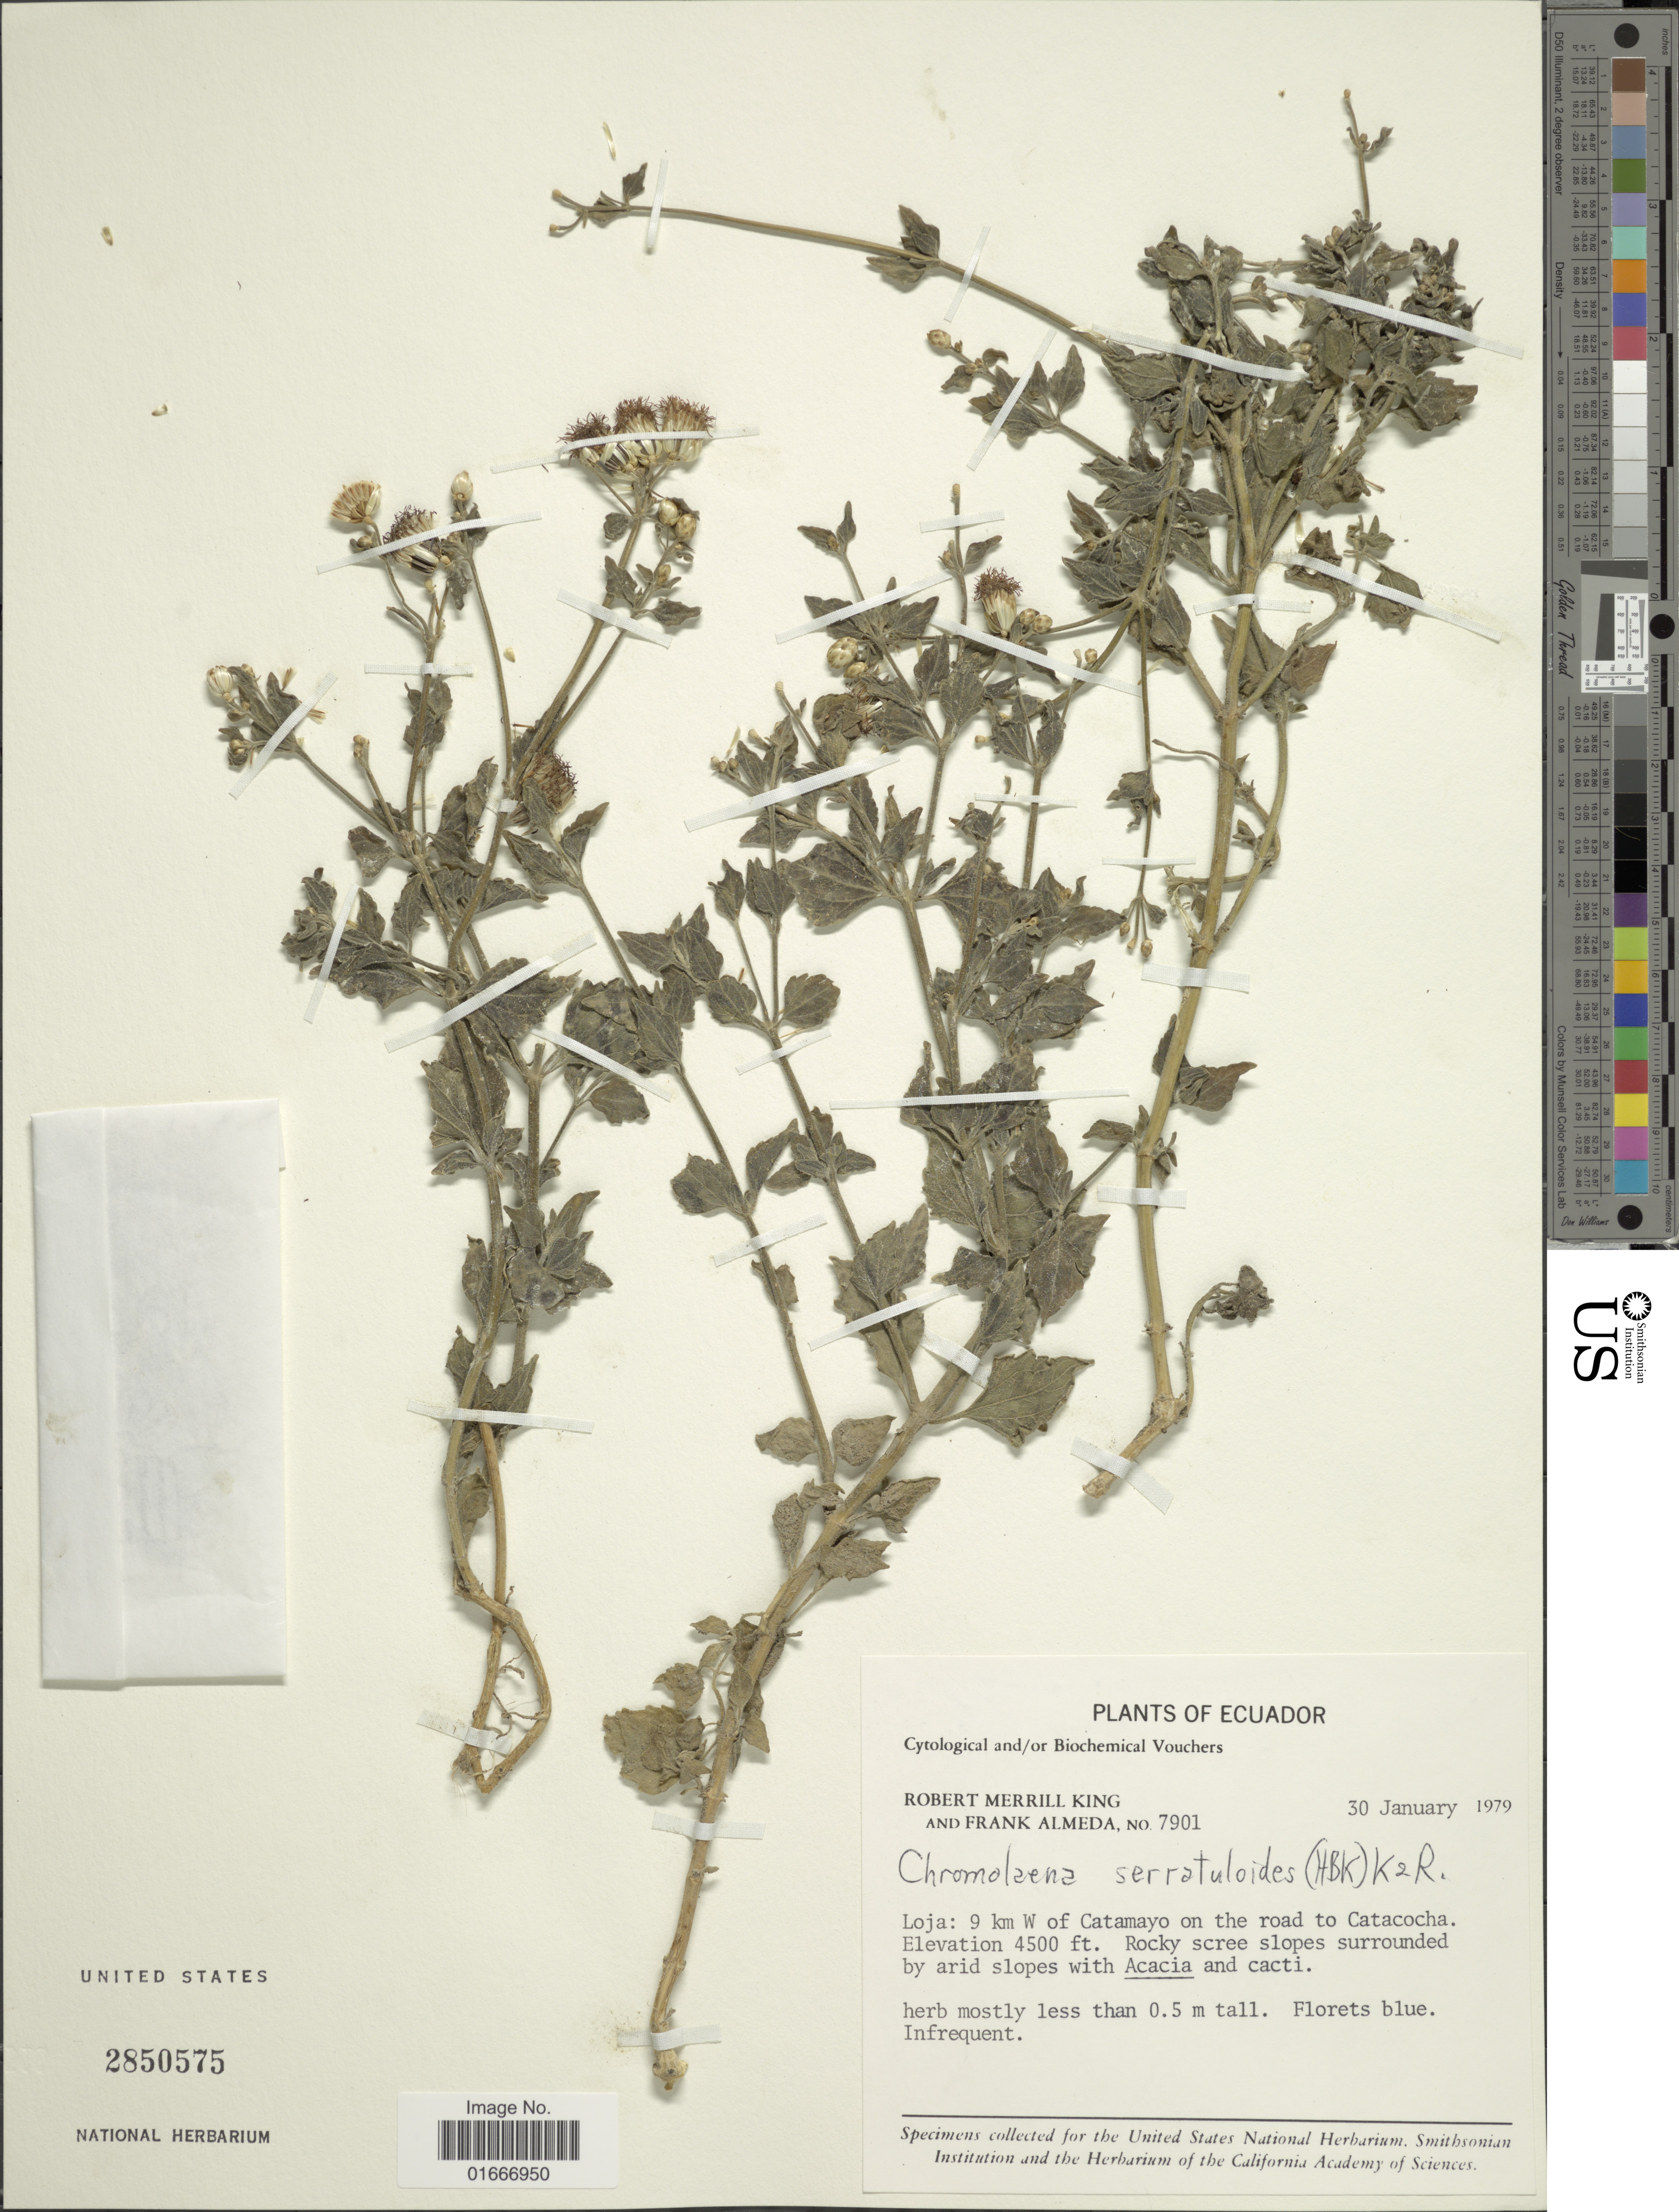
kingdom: Plantae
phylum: Tracheophyta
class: Magnoliopsida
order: Asterales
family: Asteraceae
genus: Chromolaena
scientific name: Chromolaena serratuloides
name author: (Kunth) R.M. King & H. Rob.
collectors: R. M. King & F. Almeda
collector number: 7901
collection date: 1979-01-30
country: Ecuador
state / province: Loja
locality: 9 km W of Catamayo on the road to Catacocha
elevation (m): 1372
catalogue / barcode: US 2850575